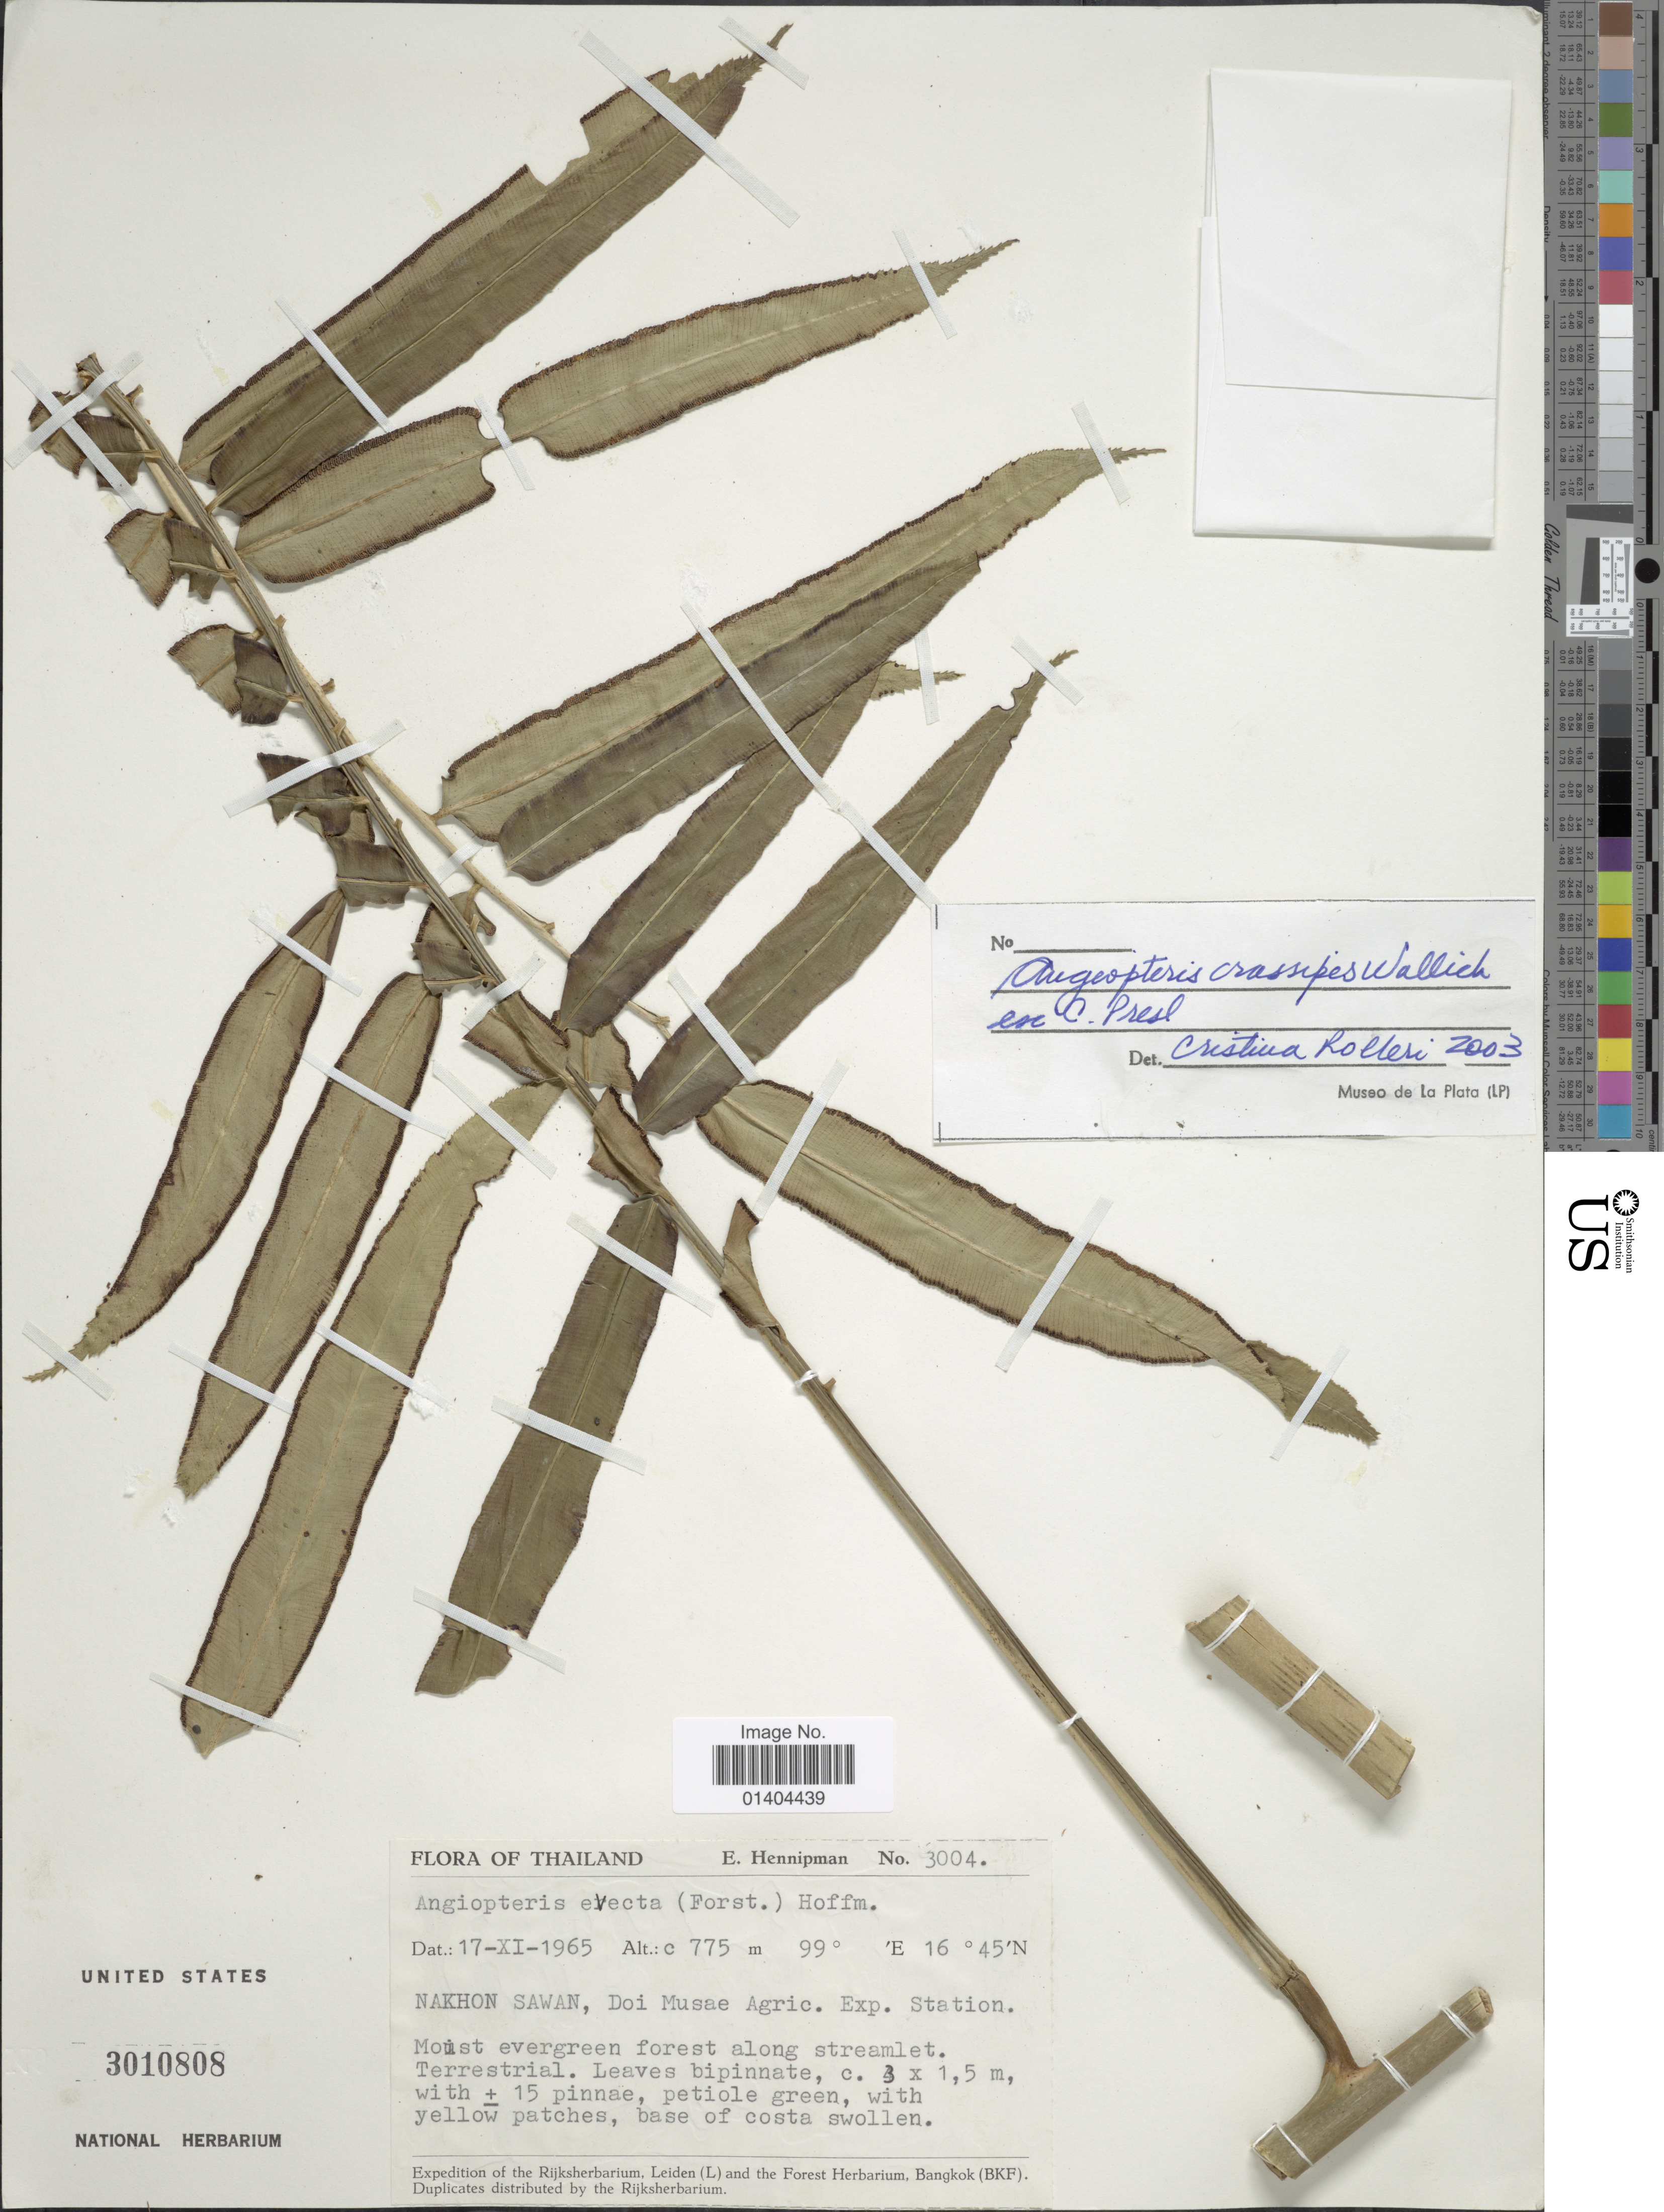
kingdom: Plantae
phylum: Tracheophyta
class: Polypodiopsida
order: Marattiales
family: Marattiaceae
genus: Angiopteris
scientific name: Angiopteris crassipes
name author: Wall. ex C. Presl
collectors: E. Hennipman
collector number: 3004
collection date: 1965-11-17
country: Thailand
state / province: Nakhon Sawan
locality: Doi Musae Agric. Exp. Station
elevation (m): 775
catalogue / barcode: US 3010808